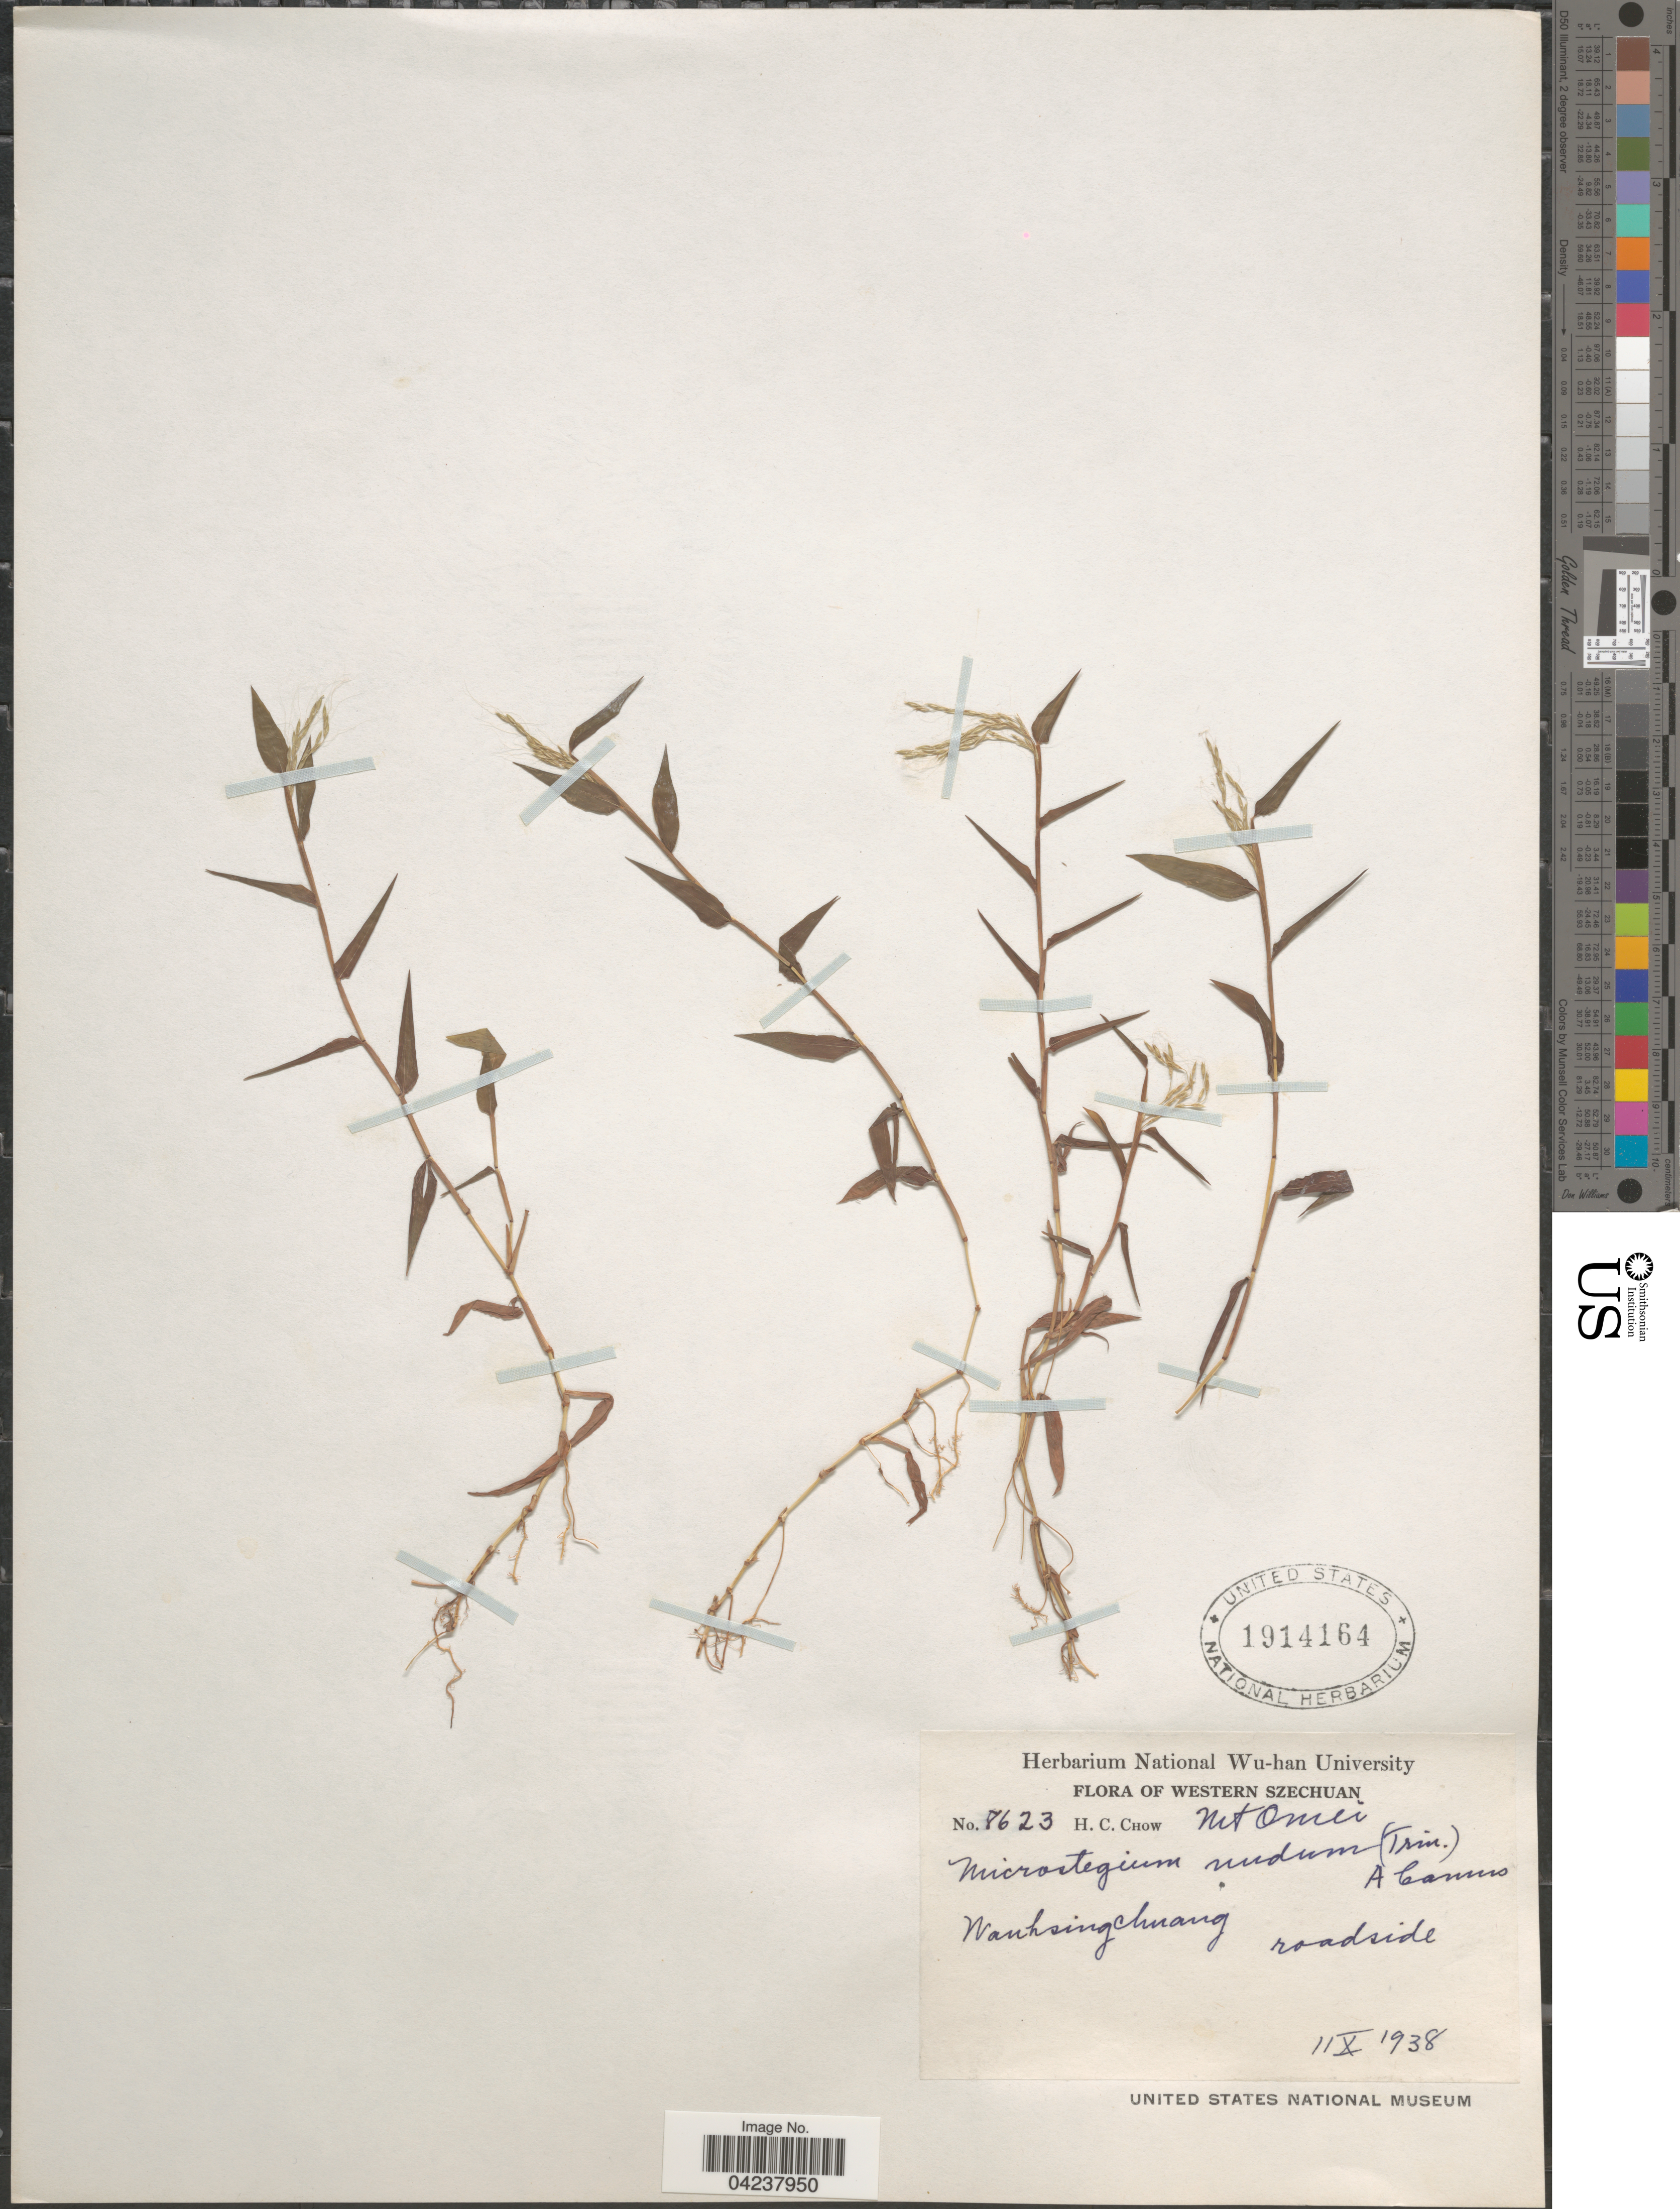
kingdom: Plantae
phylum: Tracheophyta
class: Liliopsida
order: Poales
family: Poaceae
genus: Microstegium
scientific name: Microstegium nudum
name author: (Trin.) A. Camus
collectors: H. Chow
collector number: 8623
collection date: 1938-10-11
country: China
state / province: Sichuan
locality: Western Szechuan. Wanhsingchuang.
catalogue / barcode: US 1914164